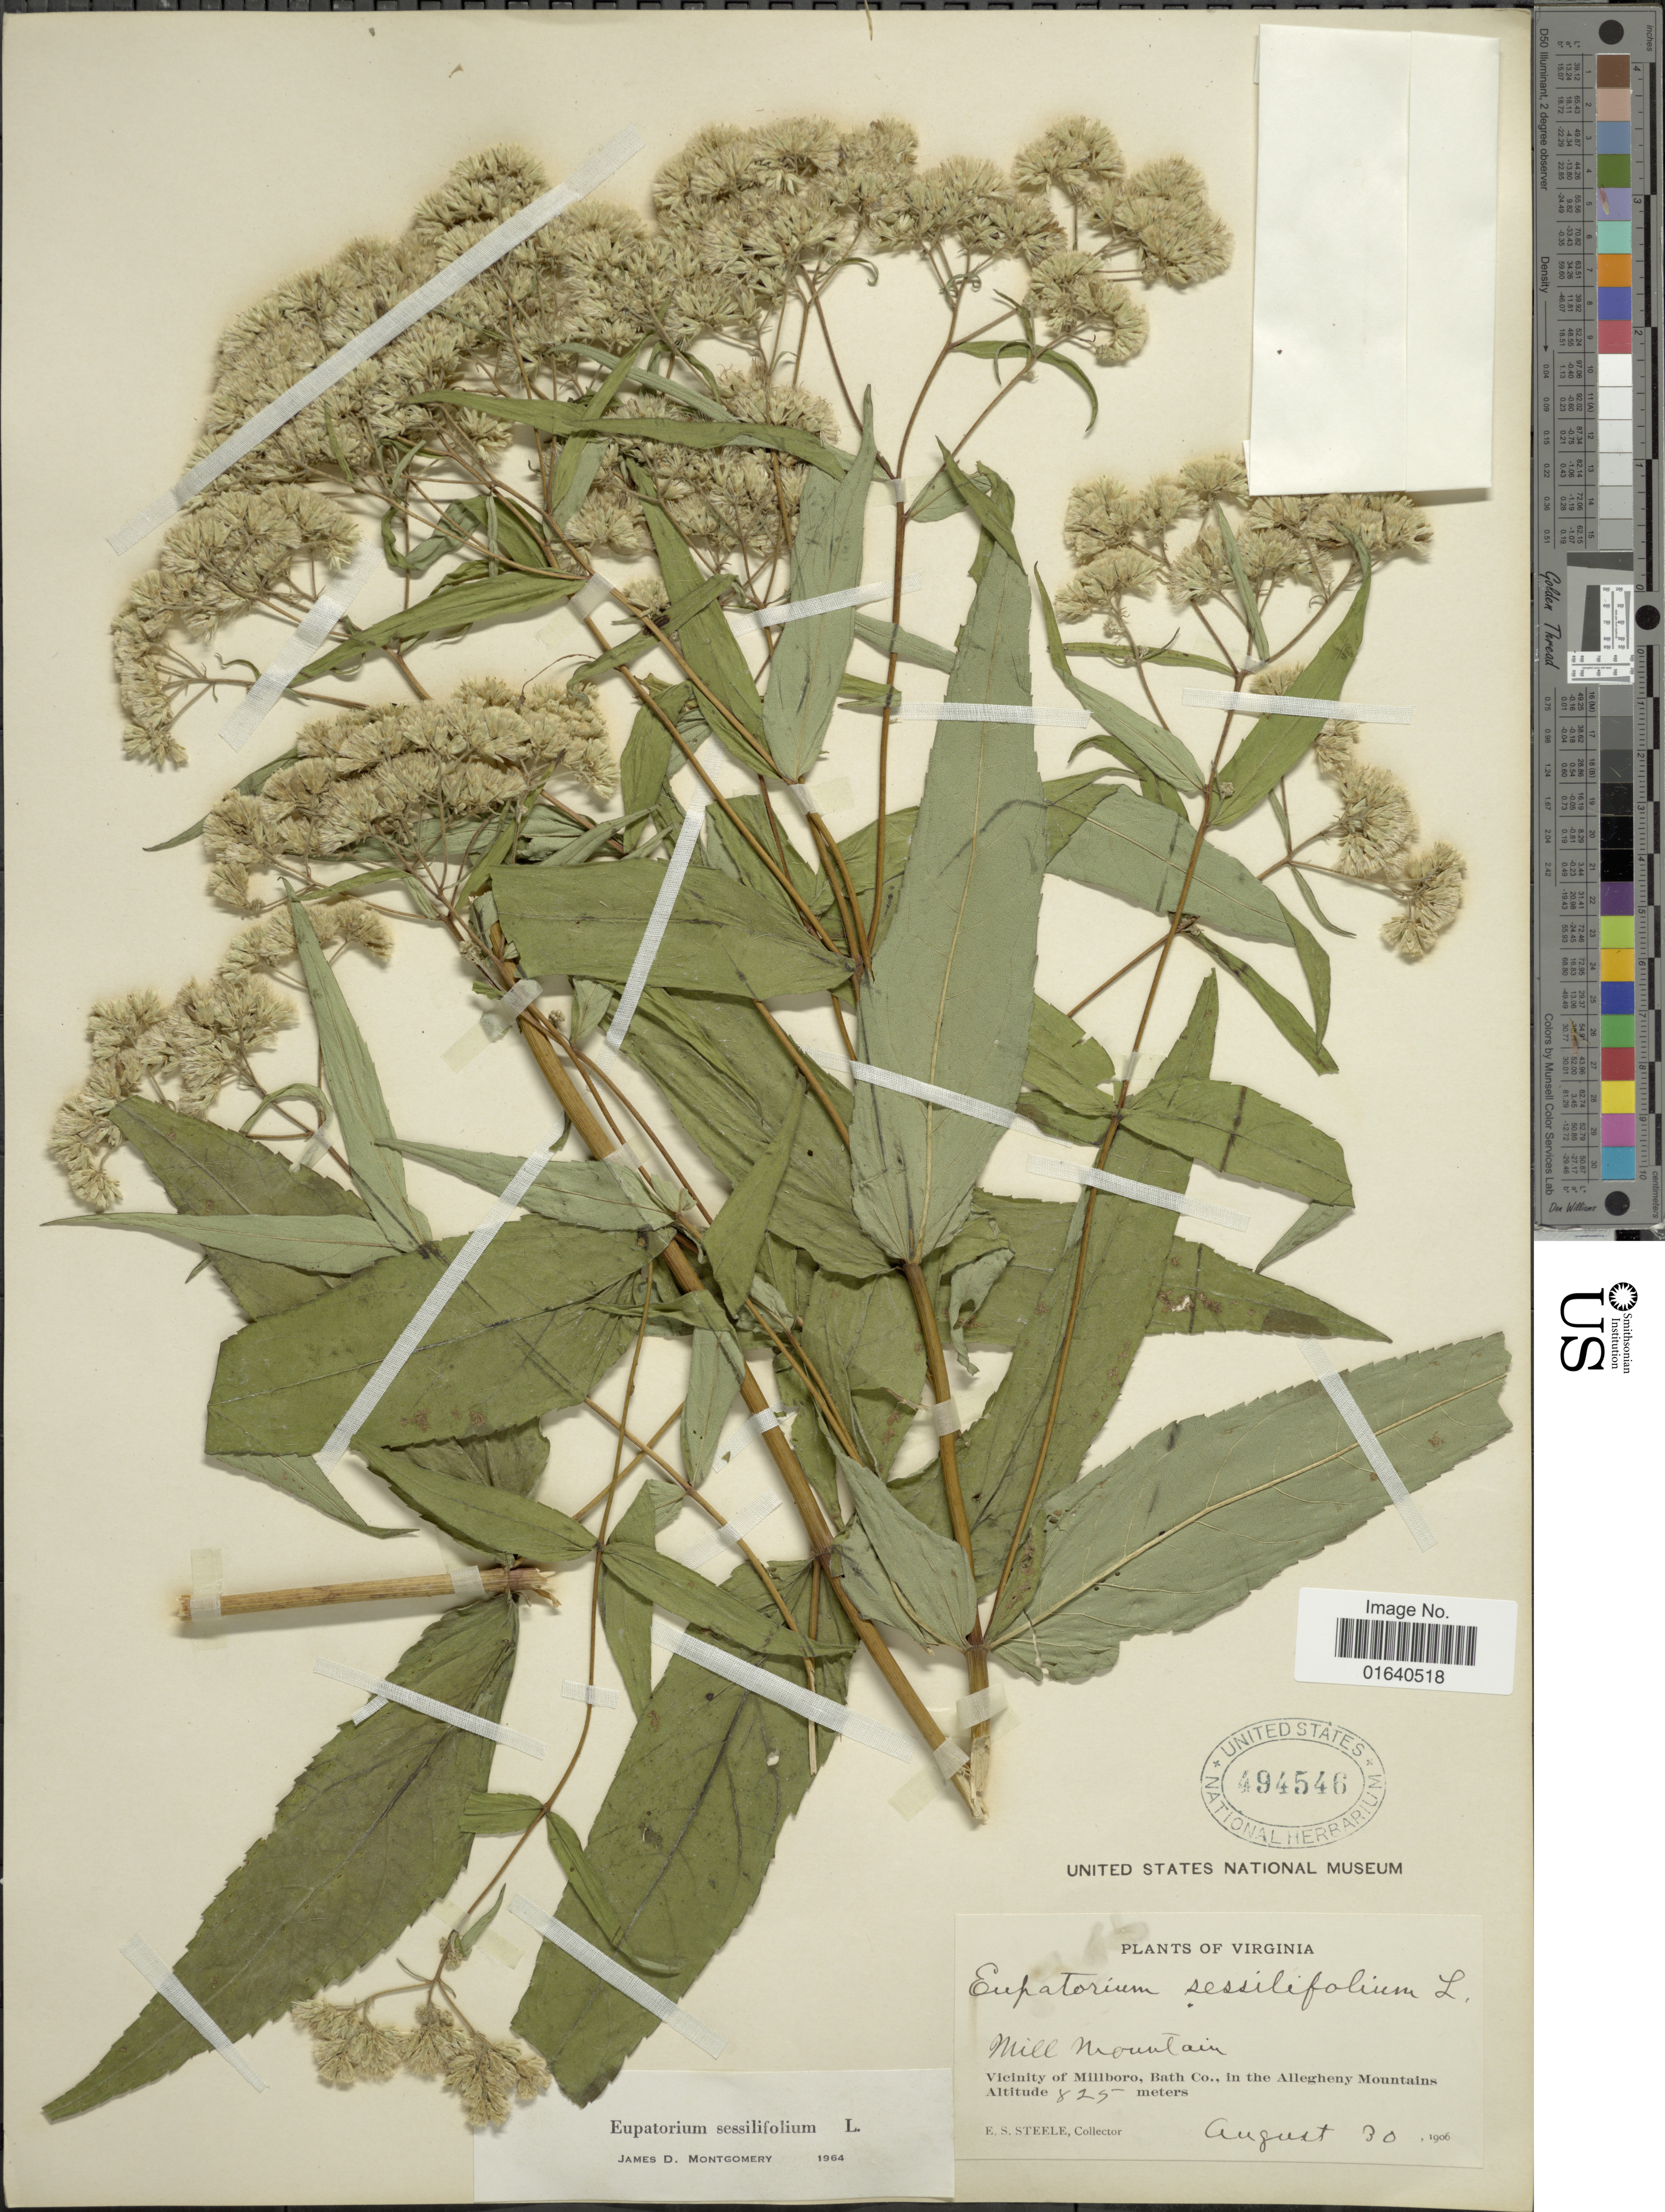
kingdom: Plantae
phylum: Tracheophyta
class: Magnoliopsida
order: Asterales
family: Asteraceae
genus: Eupatorium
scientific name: Eupatorium sessilifolium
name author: L.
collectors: E. Steele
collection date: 1906-08-30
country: United States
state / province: Virginia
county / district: Bath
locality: Mill Mountain, Vicinity of Millboro, Bath Co., In the Allegheny Mountains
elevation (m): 825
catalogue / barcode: US 494546